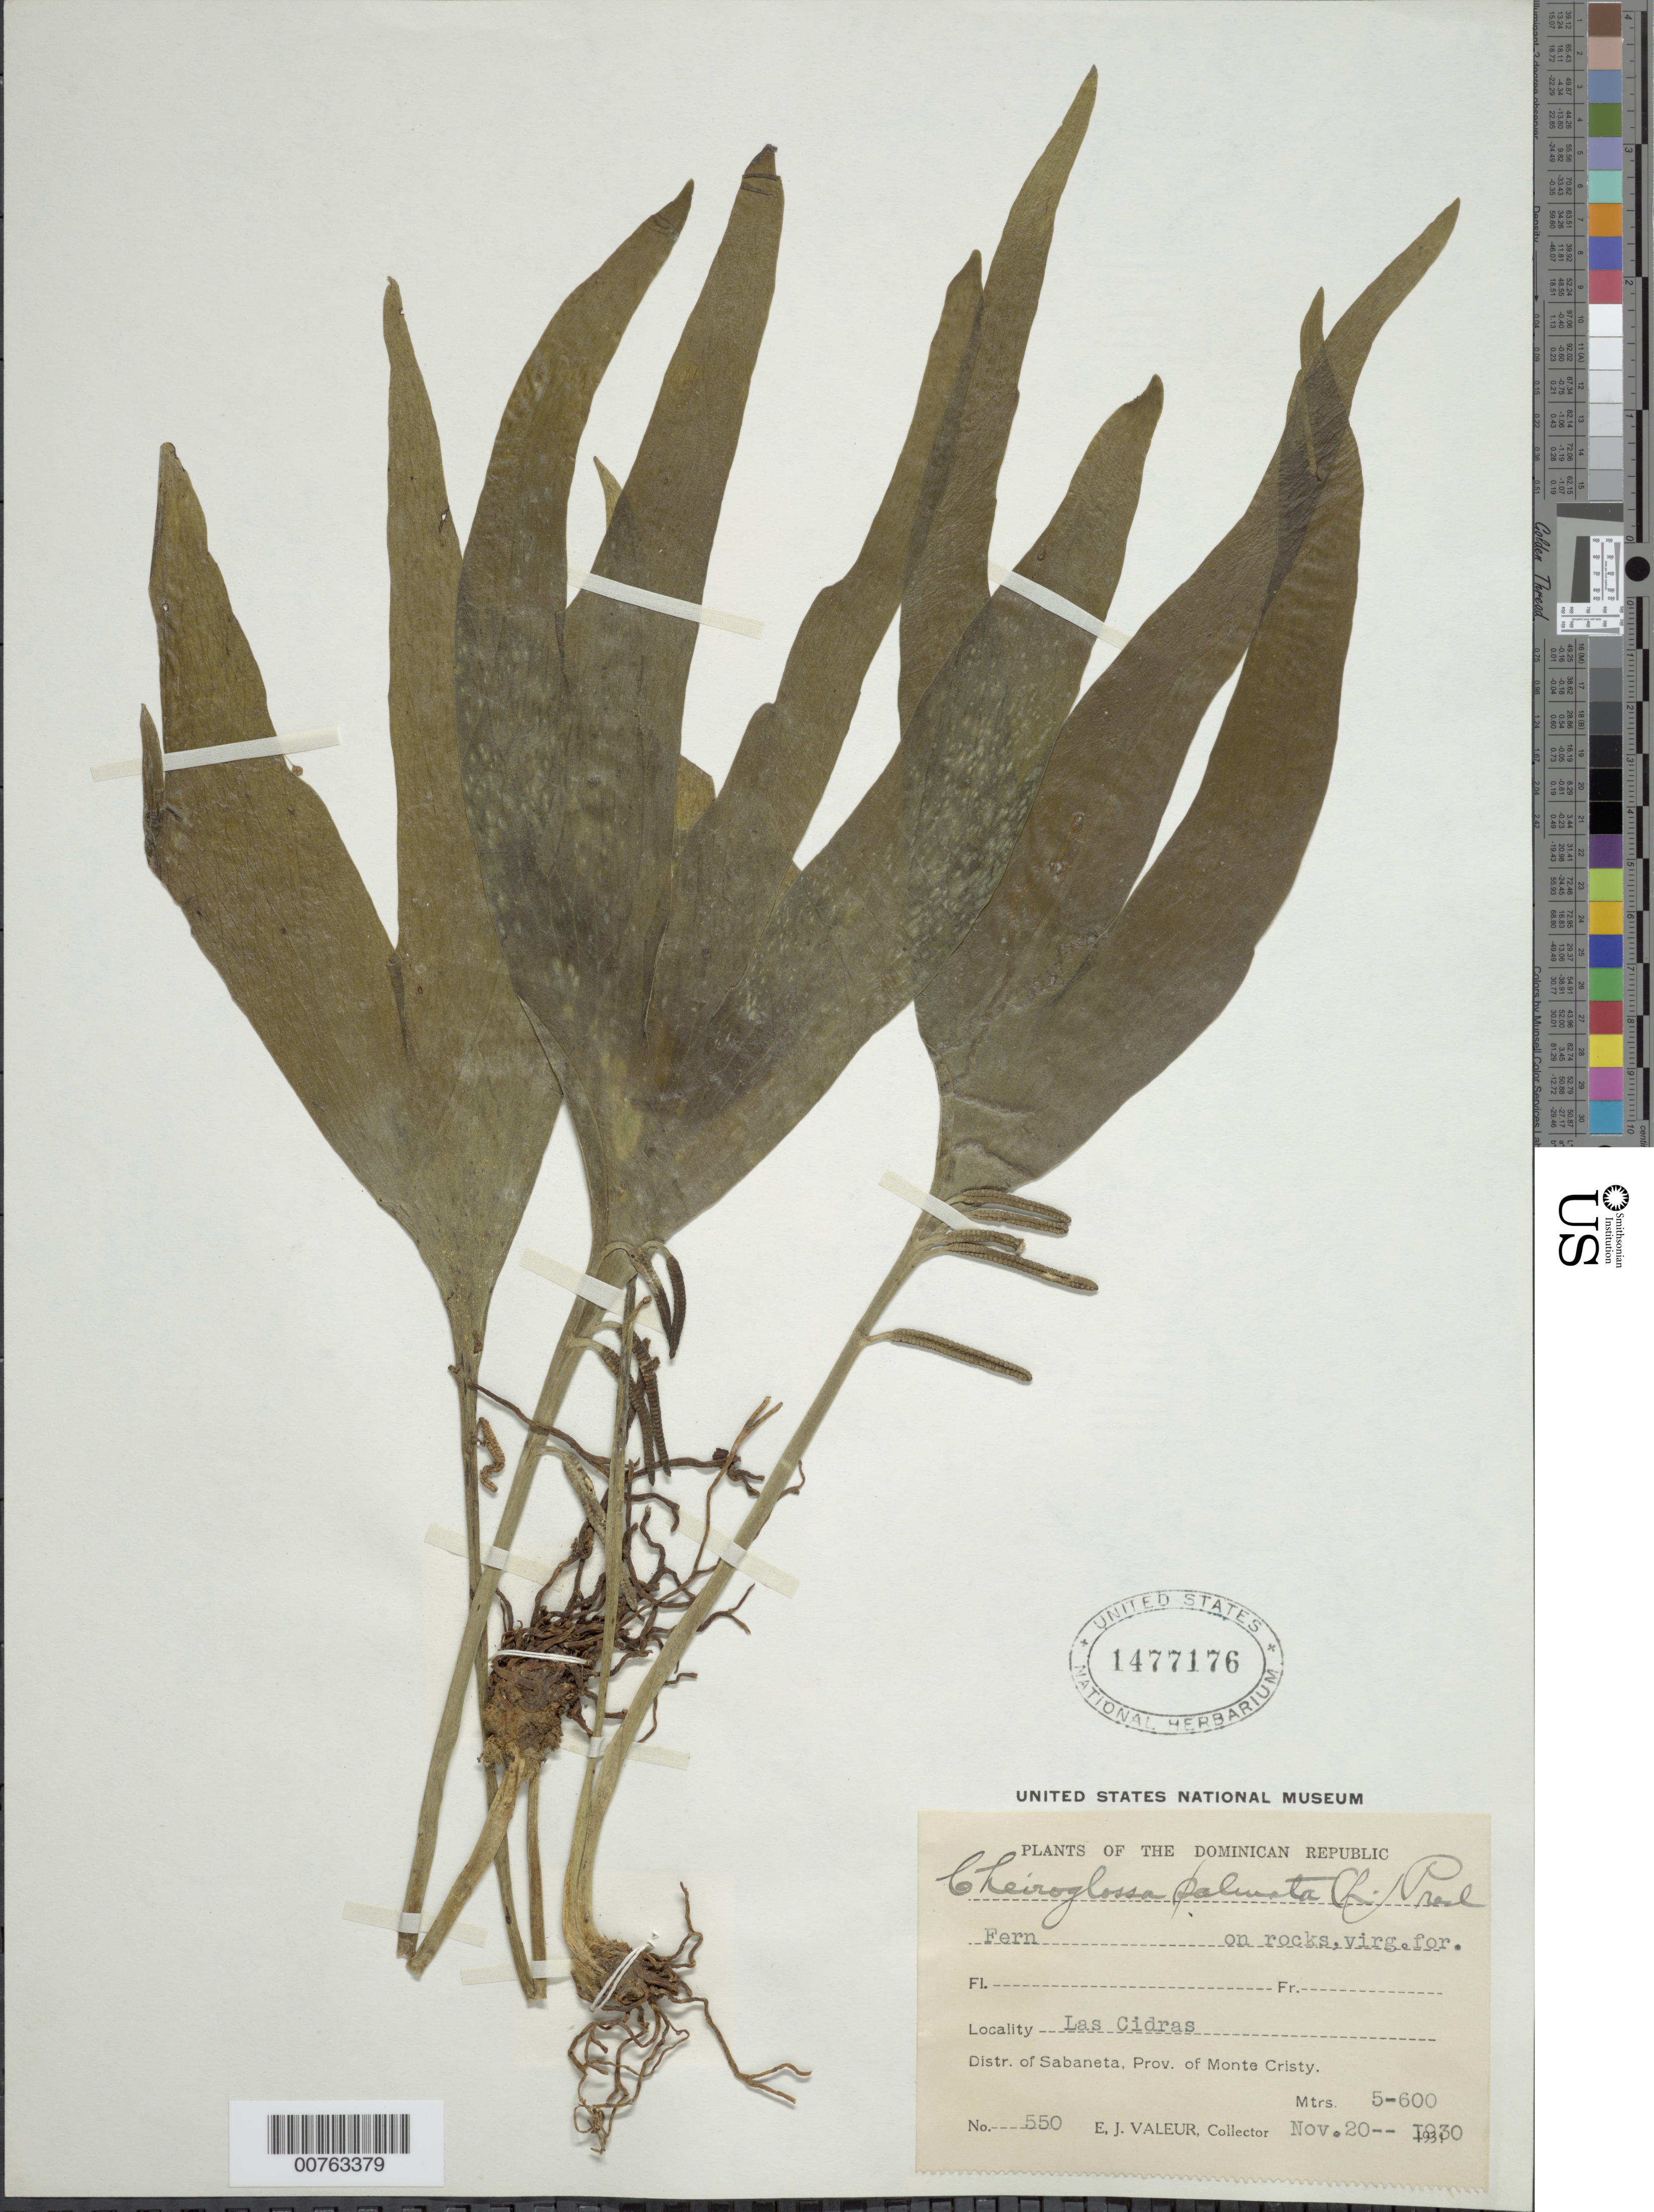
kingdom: Plantae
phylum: Tracheophyta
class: Polypodiopsida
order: Ophioglossales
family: Ophioglossaceae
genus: Cheiroglossa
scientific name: Cheiroglossa palmata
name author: (L.) C. Presl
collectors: E. Valeur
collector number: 550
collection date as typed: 20 Nov 1930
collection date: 1930-11-20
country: Dominican Republic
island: Hispaniola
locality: Las Cidras, Distr. Sabaneta. Provincia Monte Cristy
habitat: On rocks, virgin forest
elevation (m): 500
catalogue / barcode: US 1477176